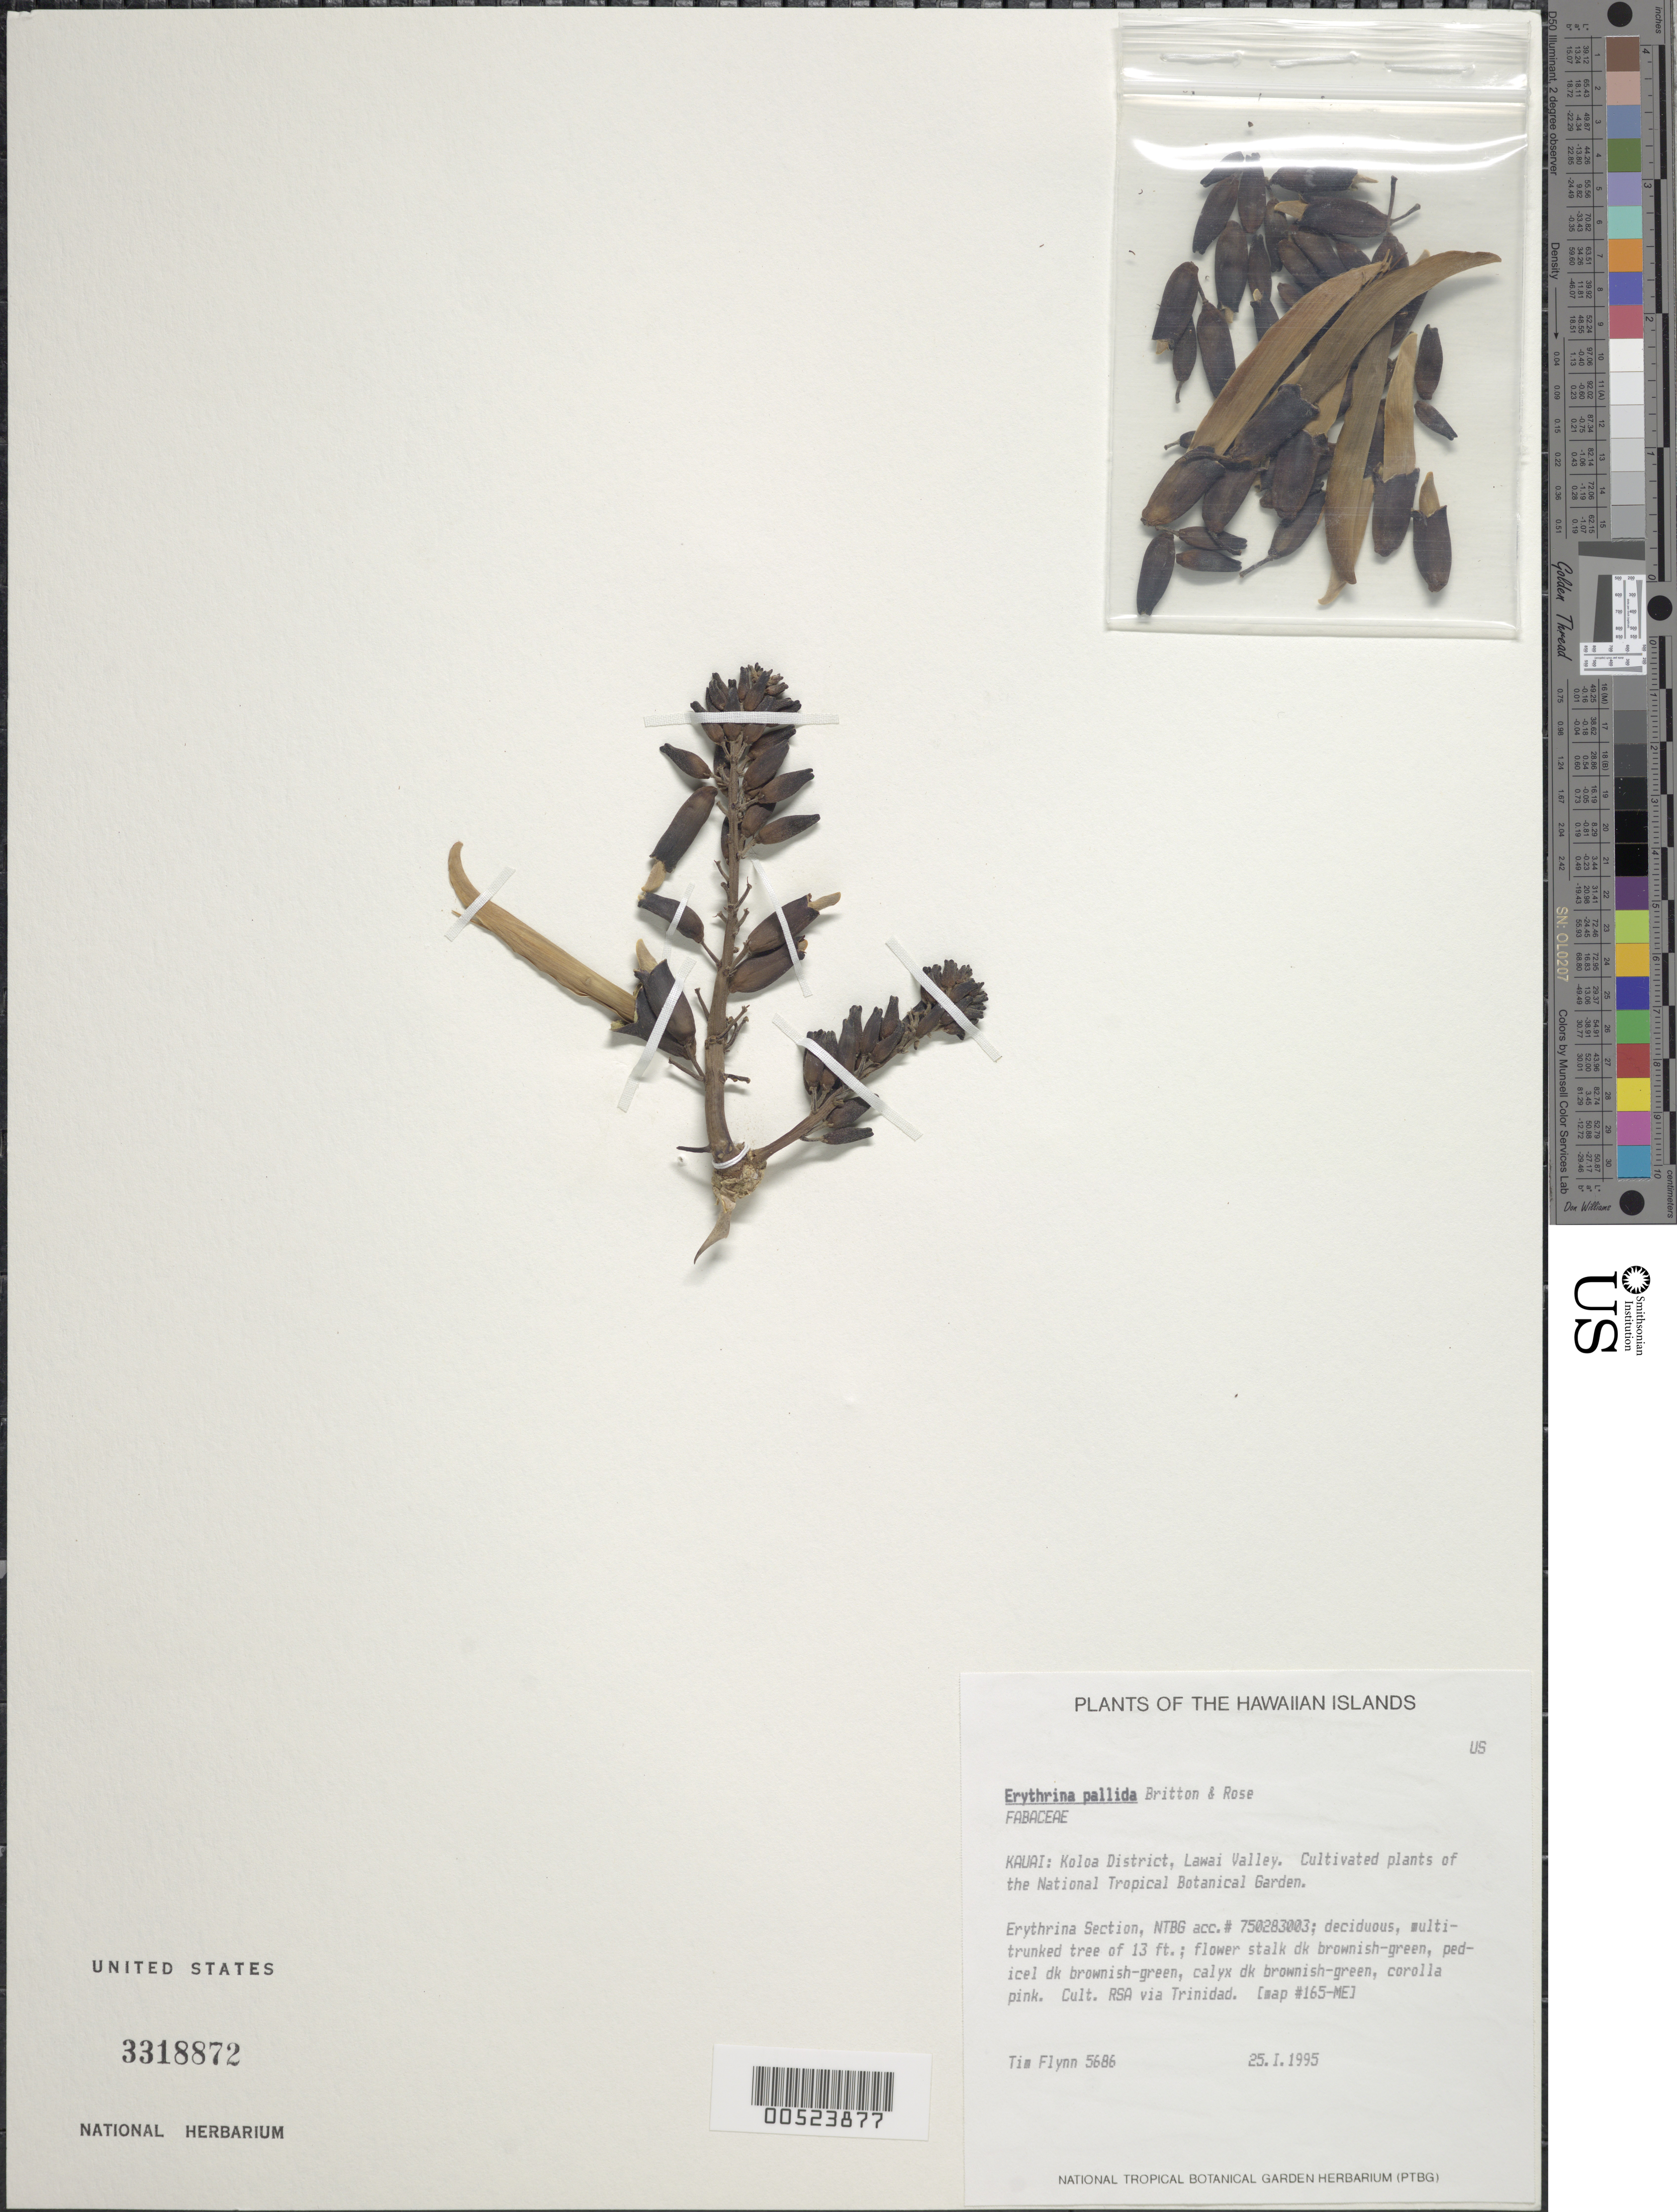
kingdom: Plantae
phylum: Tracheophyta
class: Magnoliopsida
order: Fabales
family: Fabaceae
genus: Erythrina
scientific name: Erythrina pallida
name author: Britton & Rose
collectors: T. W. Flynn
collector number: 5686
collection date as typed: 25 Jan 1995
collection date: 1995-01-25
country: United States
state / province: Hawaii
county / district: Kauai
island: Kaua'i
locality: Koloa Dist, Lawai Valley, National Tropical Botanical Garden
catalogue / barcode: US 3318872